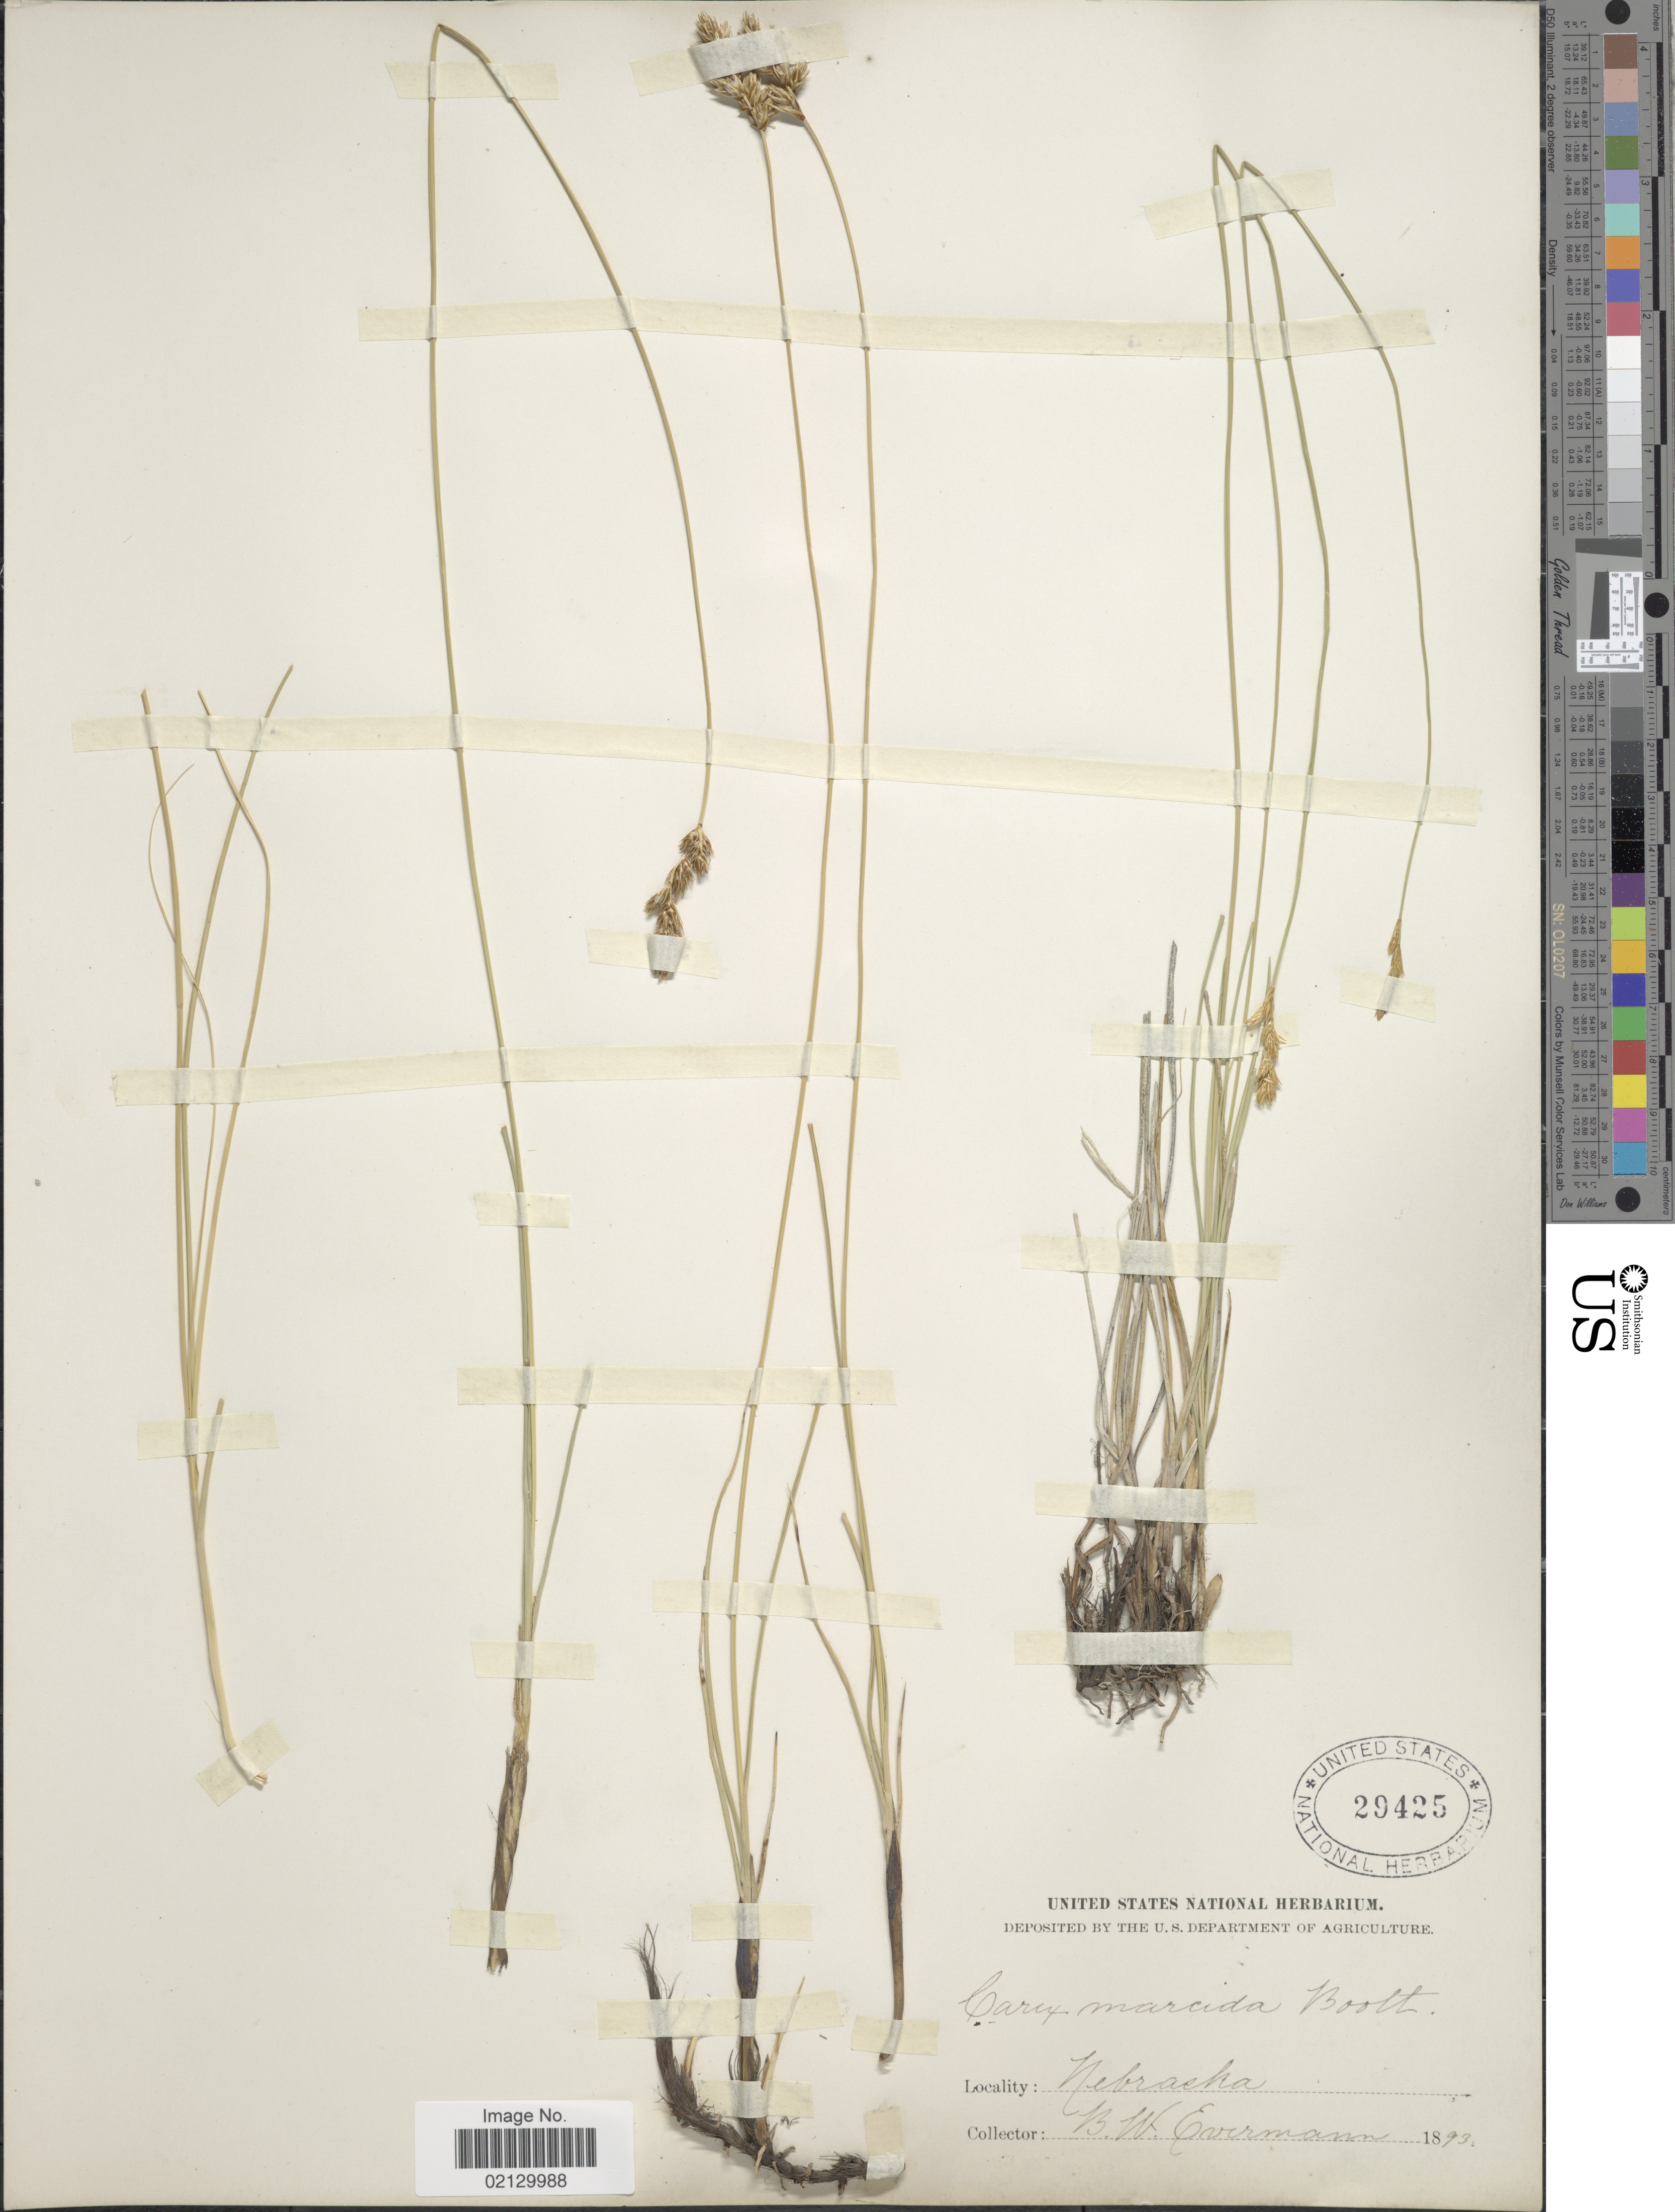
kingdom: Plantae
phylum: Tracheophyta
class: Liliopsida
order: Poales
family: Cyperaceae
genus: Carex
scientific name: Carex praegracilis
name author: W. Boott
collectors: B. W. Evermann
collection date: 1893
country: United States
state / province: Nebraska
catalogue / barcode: US 29425